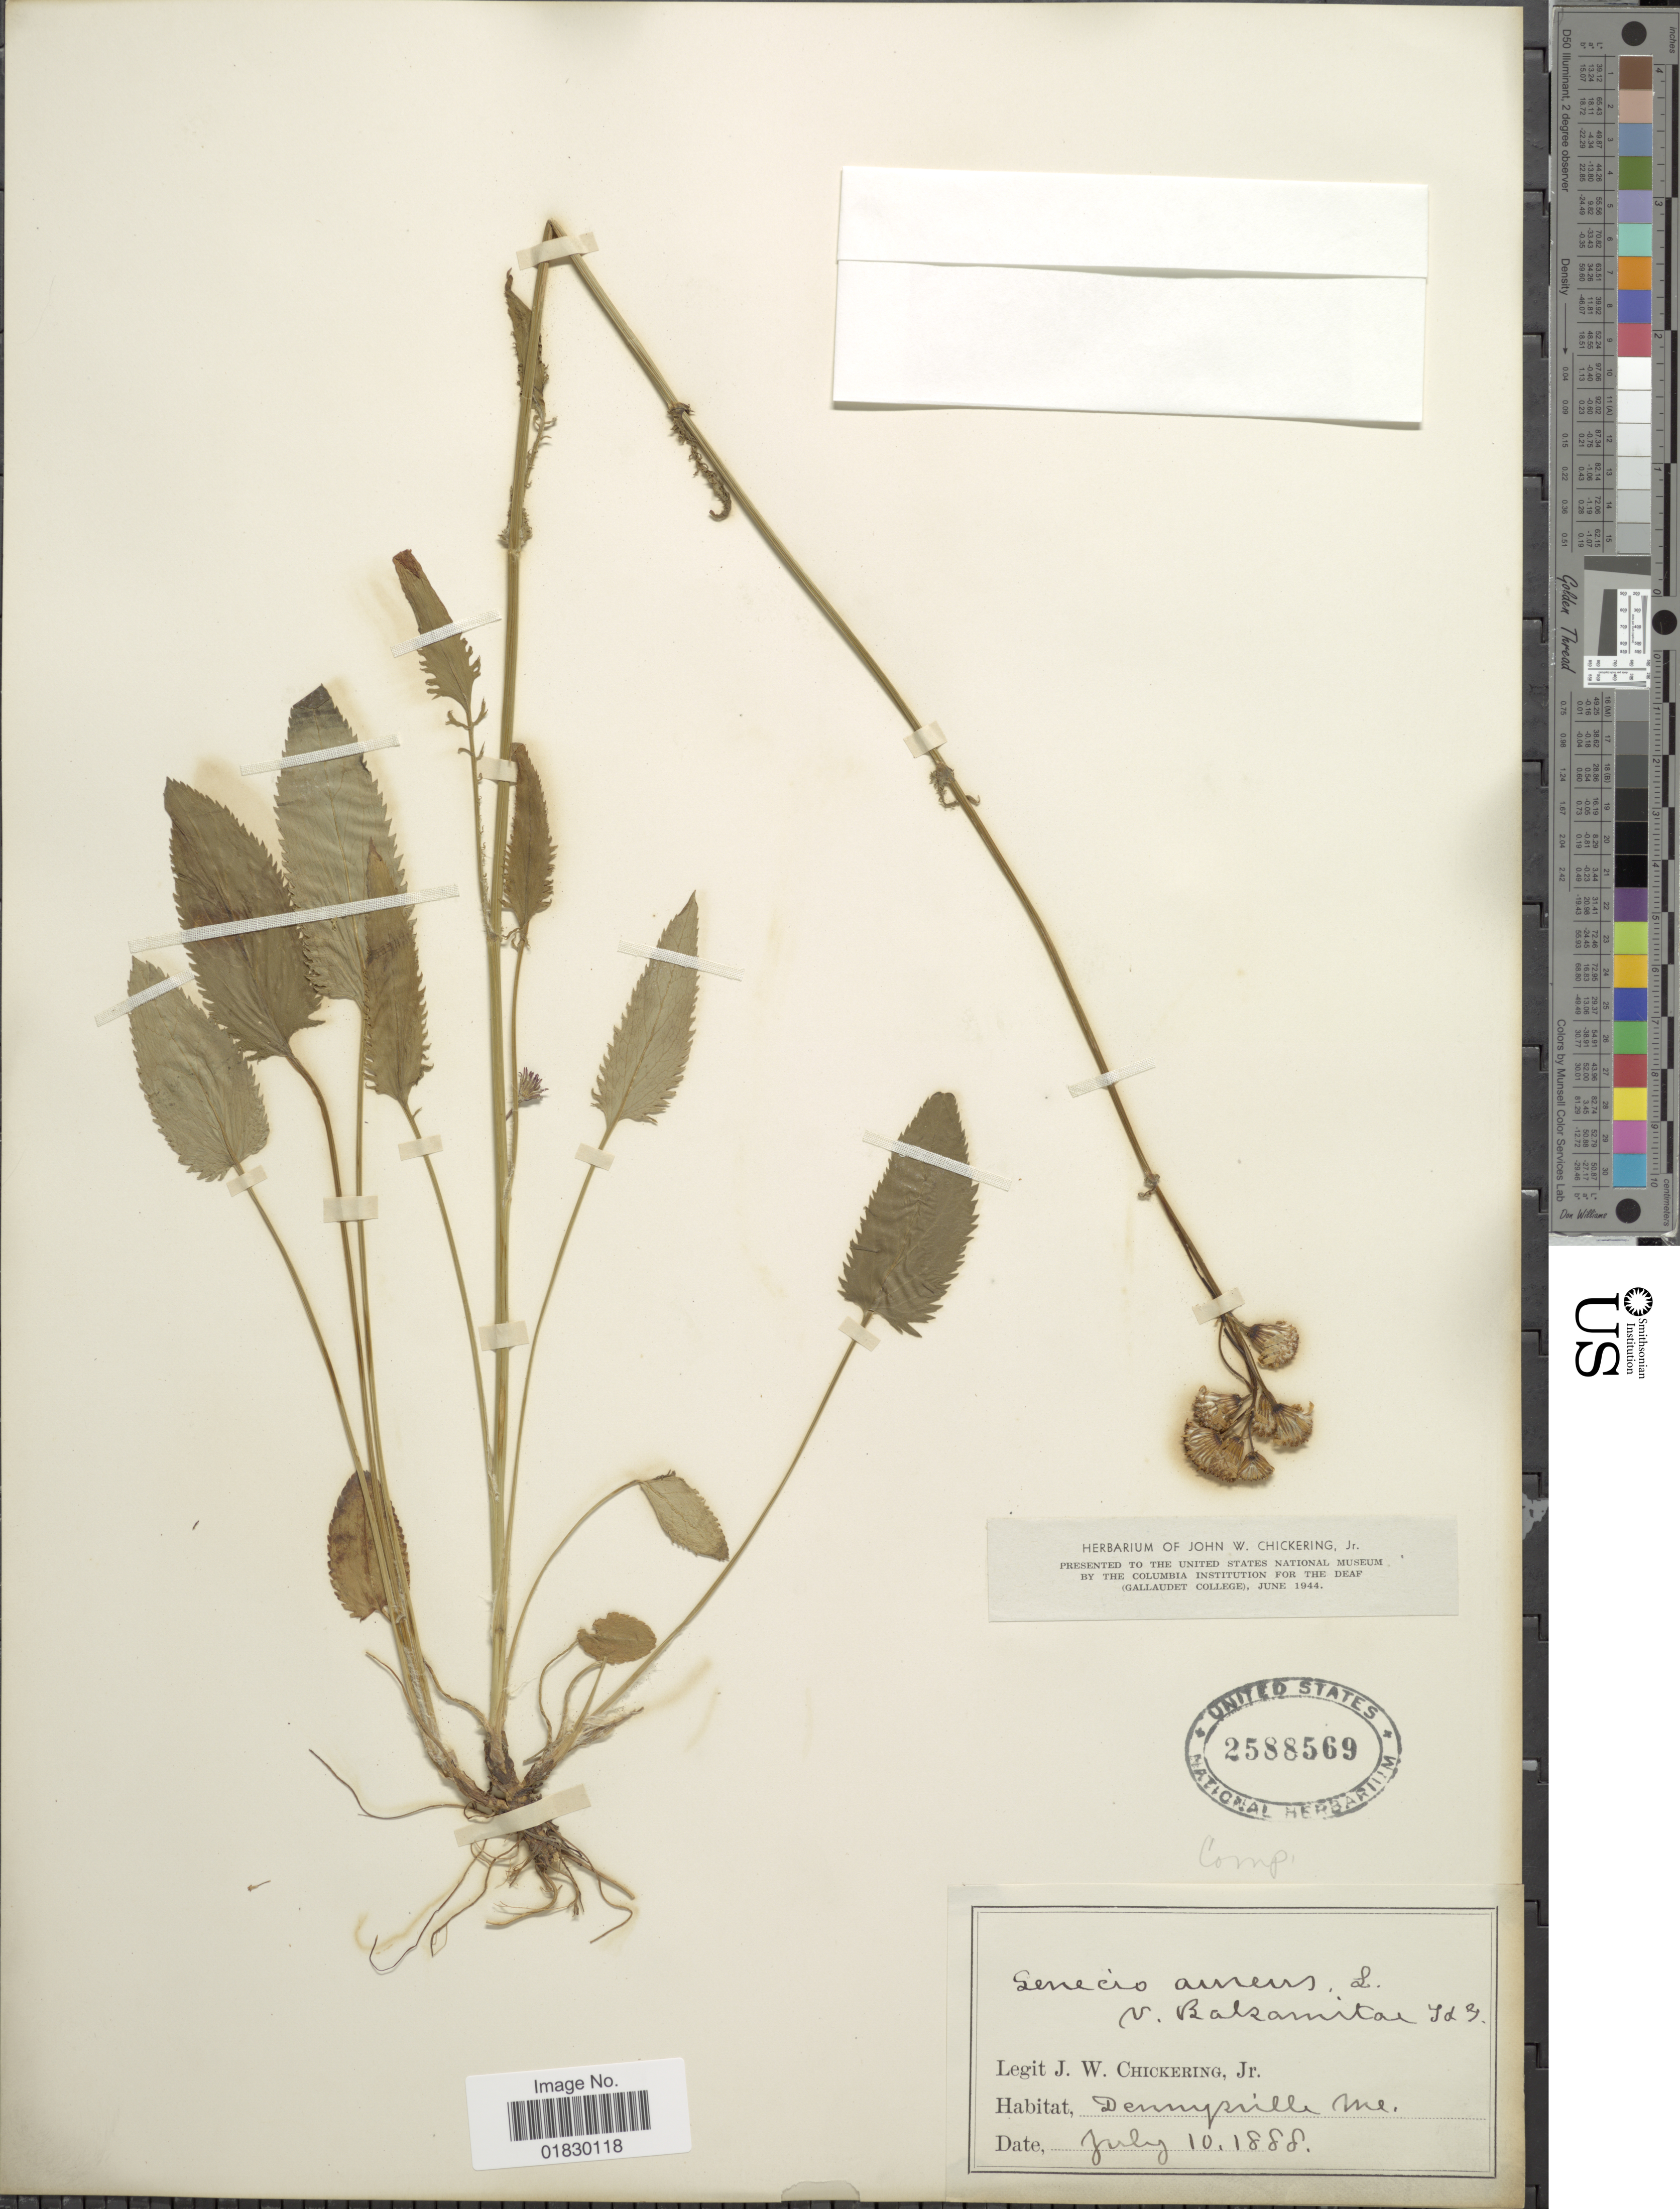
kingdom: Plantae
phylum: Tracheophyta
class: Magnoliopsida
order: Asterales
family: Asteraceae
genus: Packera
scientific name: Packera aurea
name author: (L.) Á. Löve & D. Löve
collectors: J. W. Chickering Jr.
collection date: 1888-07-10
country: United States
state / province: Maine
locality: Dennysville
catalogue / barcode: US 2588569